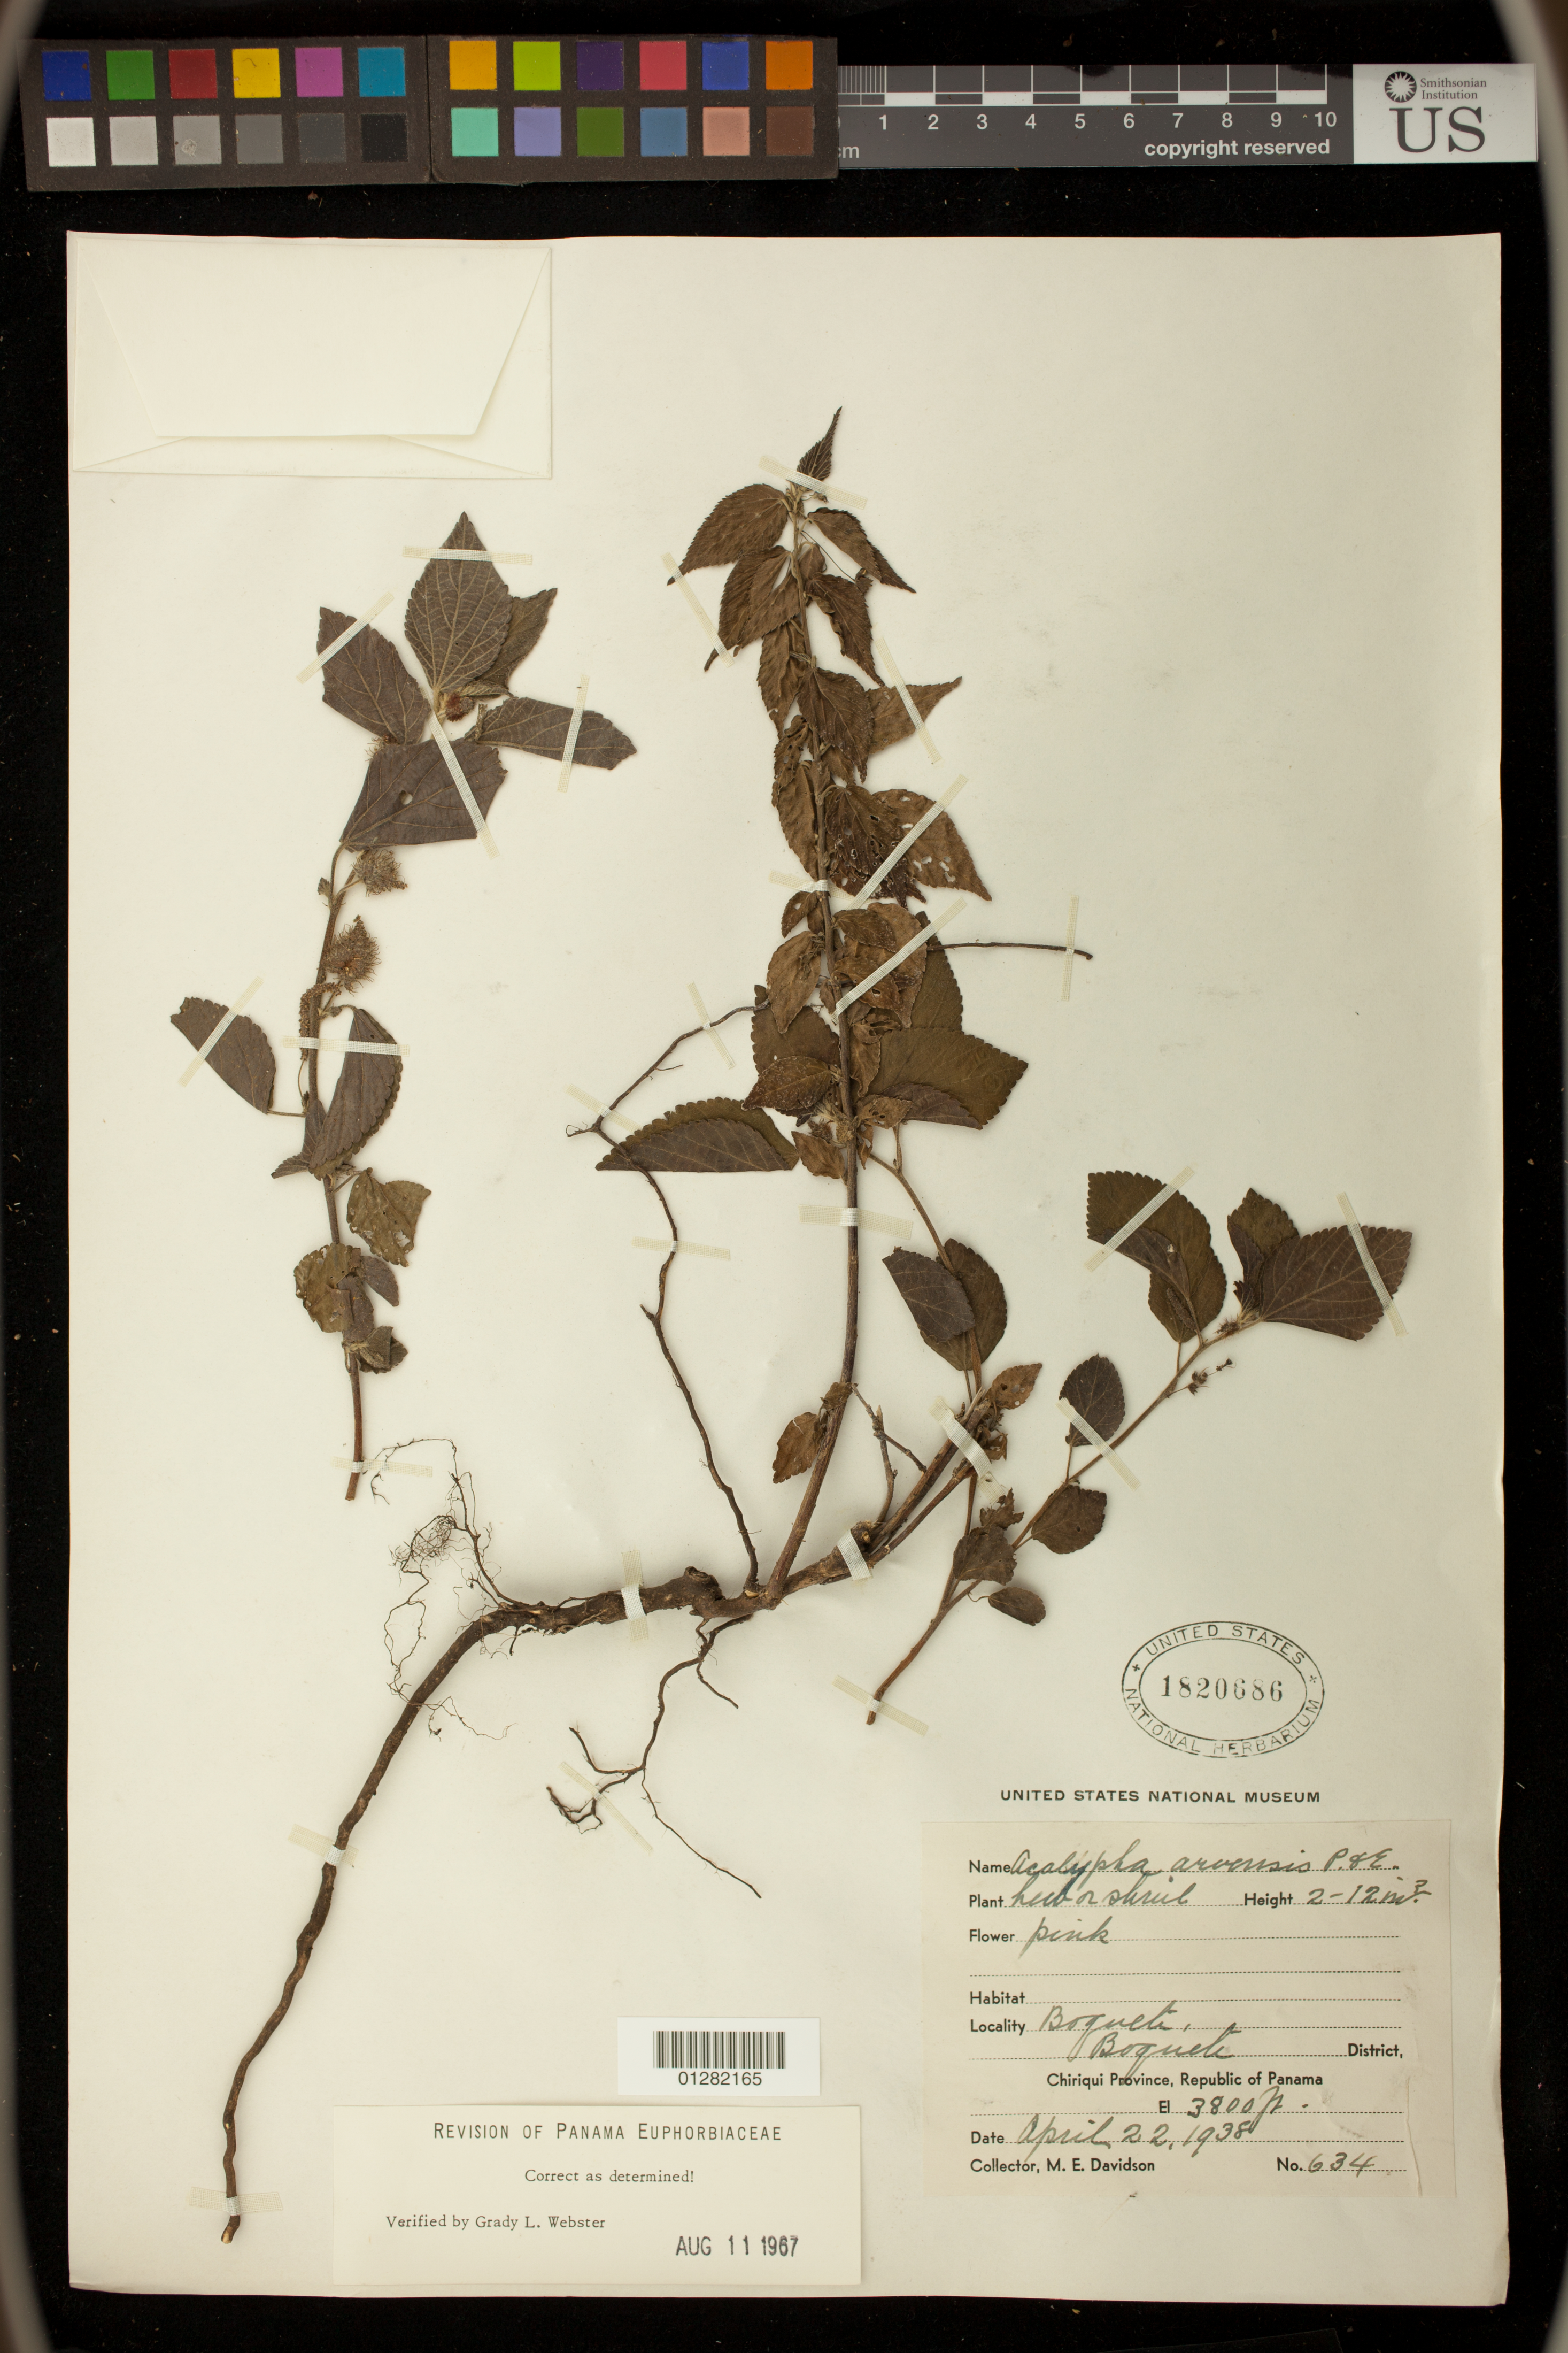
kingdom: Plantae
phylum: Tracheophyta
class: Magnoliopsida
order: Malpighiales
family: Euphorbiaceae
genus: Acalypha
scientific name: Acalypha arvensis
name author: Poepp.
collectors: M. E. Davidson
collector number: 634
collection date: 1938-04-22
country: Panama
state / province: Chiriqui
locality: Boquete, Boquete District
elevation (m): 1158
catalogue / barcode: US 1820686